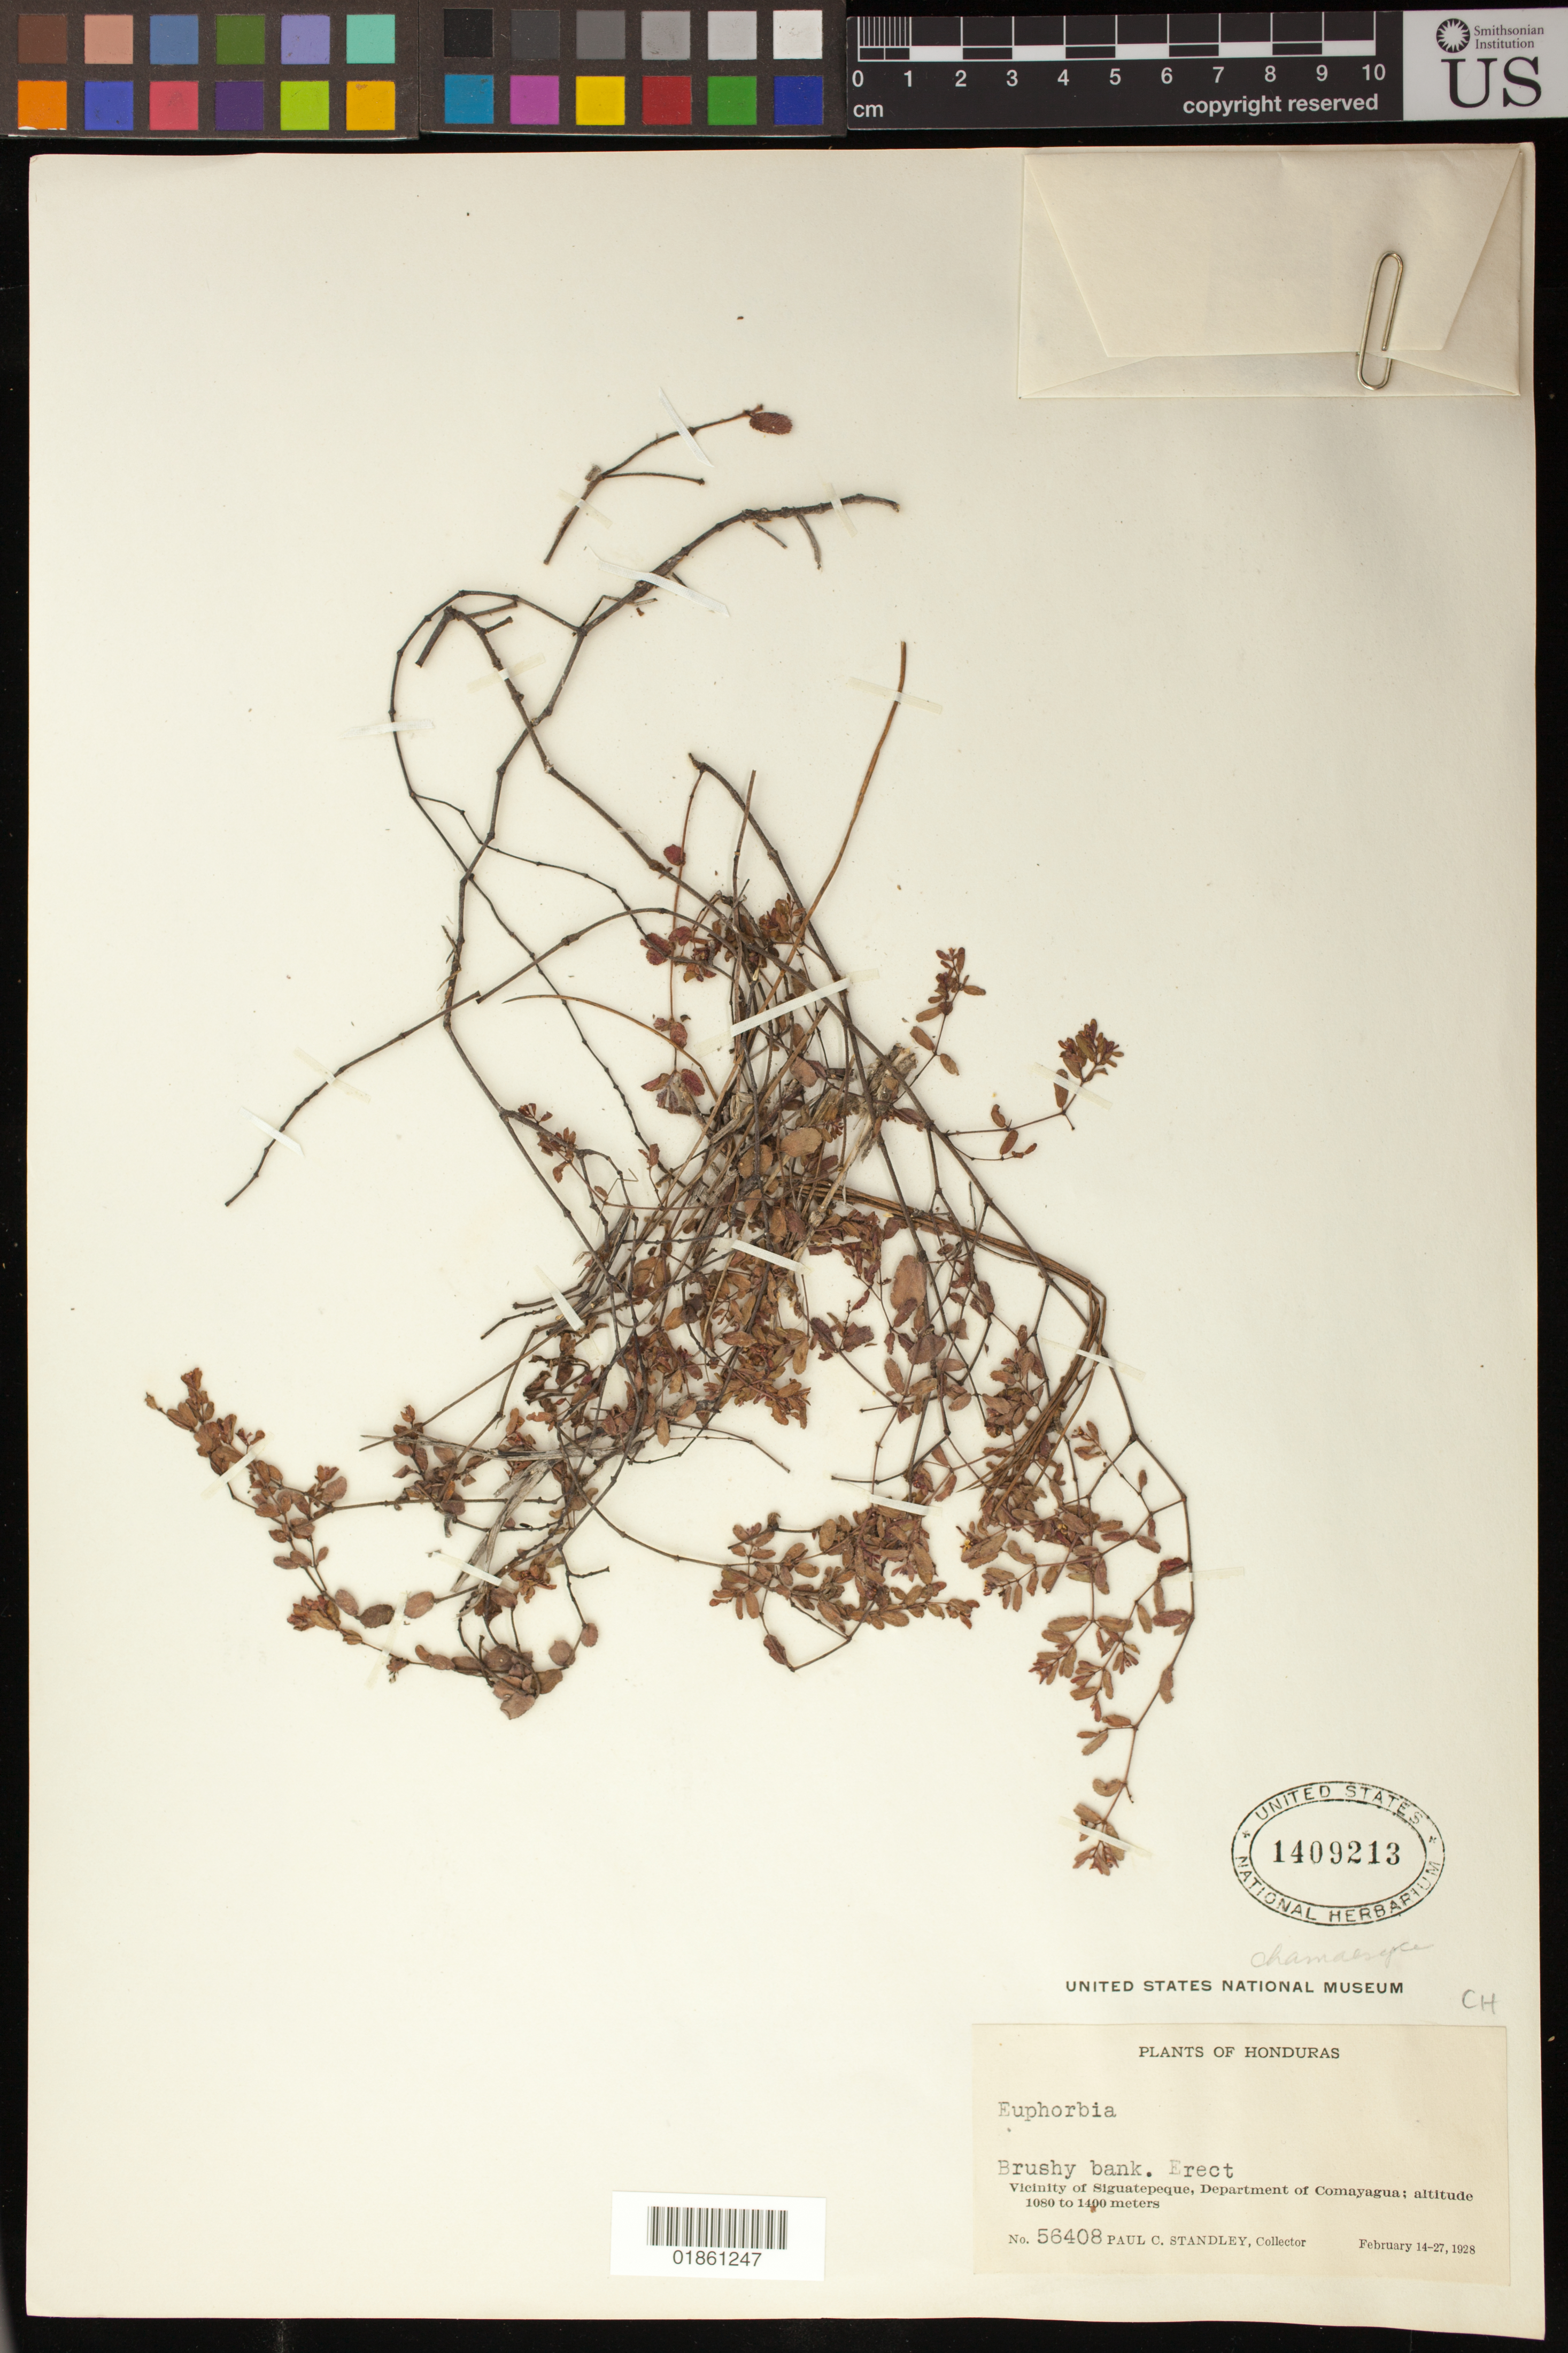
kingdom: Plantae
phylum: Tracheophyta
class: Magnoliopsida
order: Malpighiales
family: Euphorbiaceae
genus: Euphorbia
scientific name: Euphorbia sp.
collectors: P. C. Standley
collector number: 56408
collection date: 1928-02-14/1928-02-27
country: Honduras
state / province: Comayagua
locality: Vicinity of Siguatepeque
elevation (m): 1080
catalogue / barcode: US 1409213